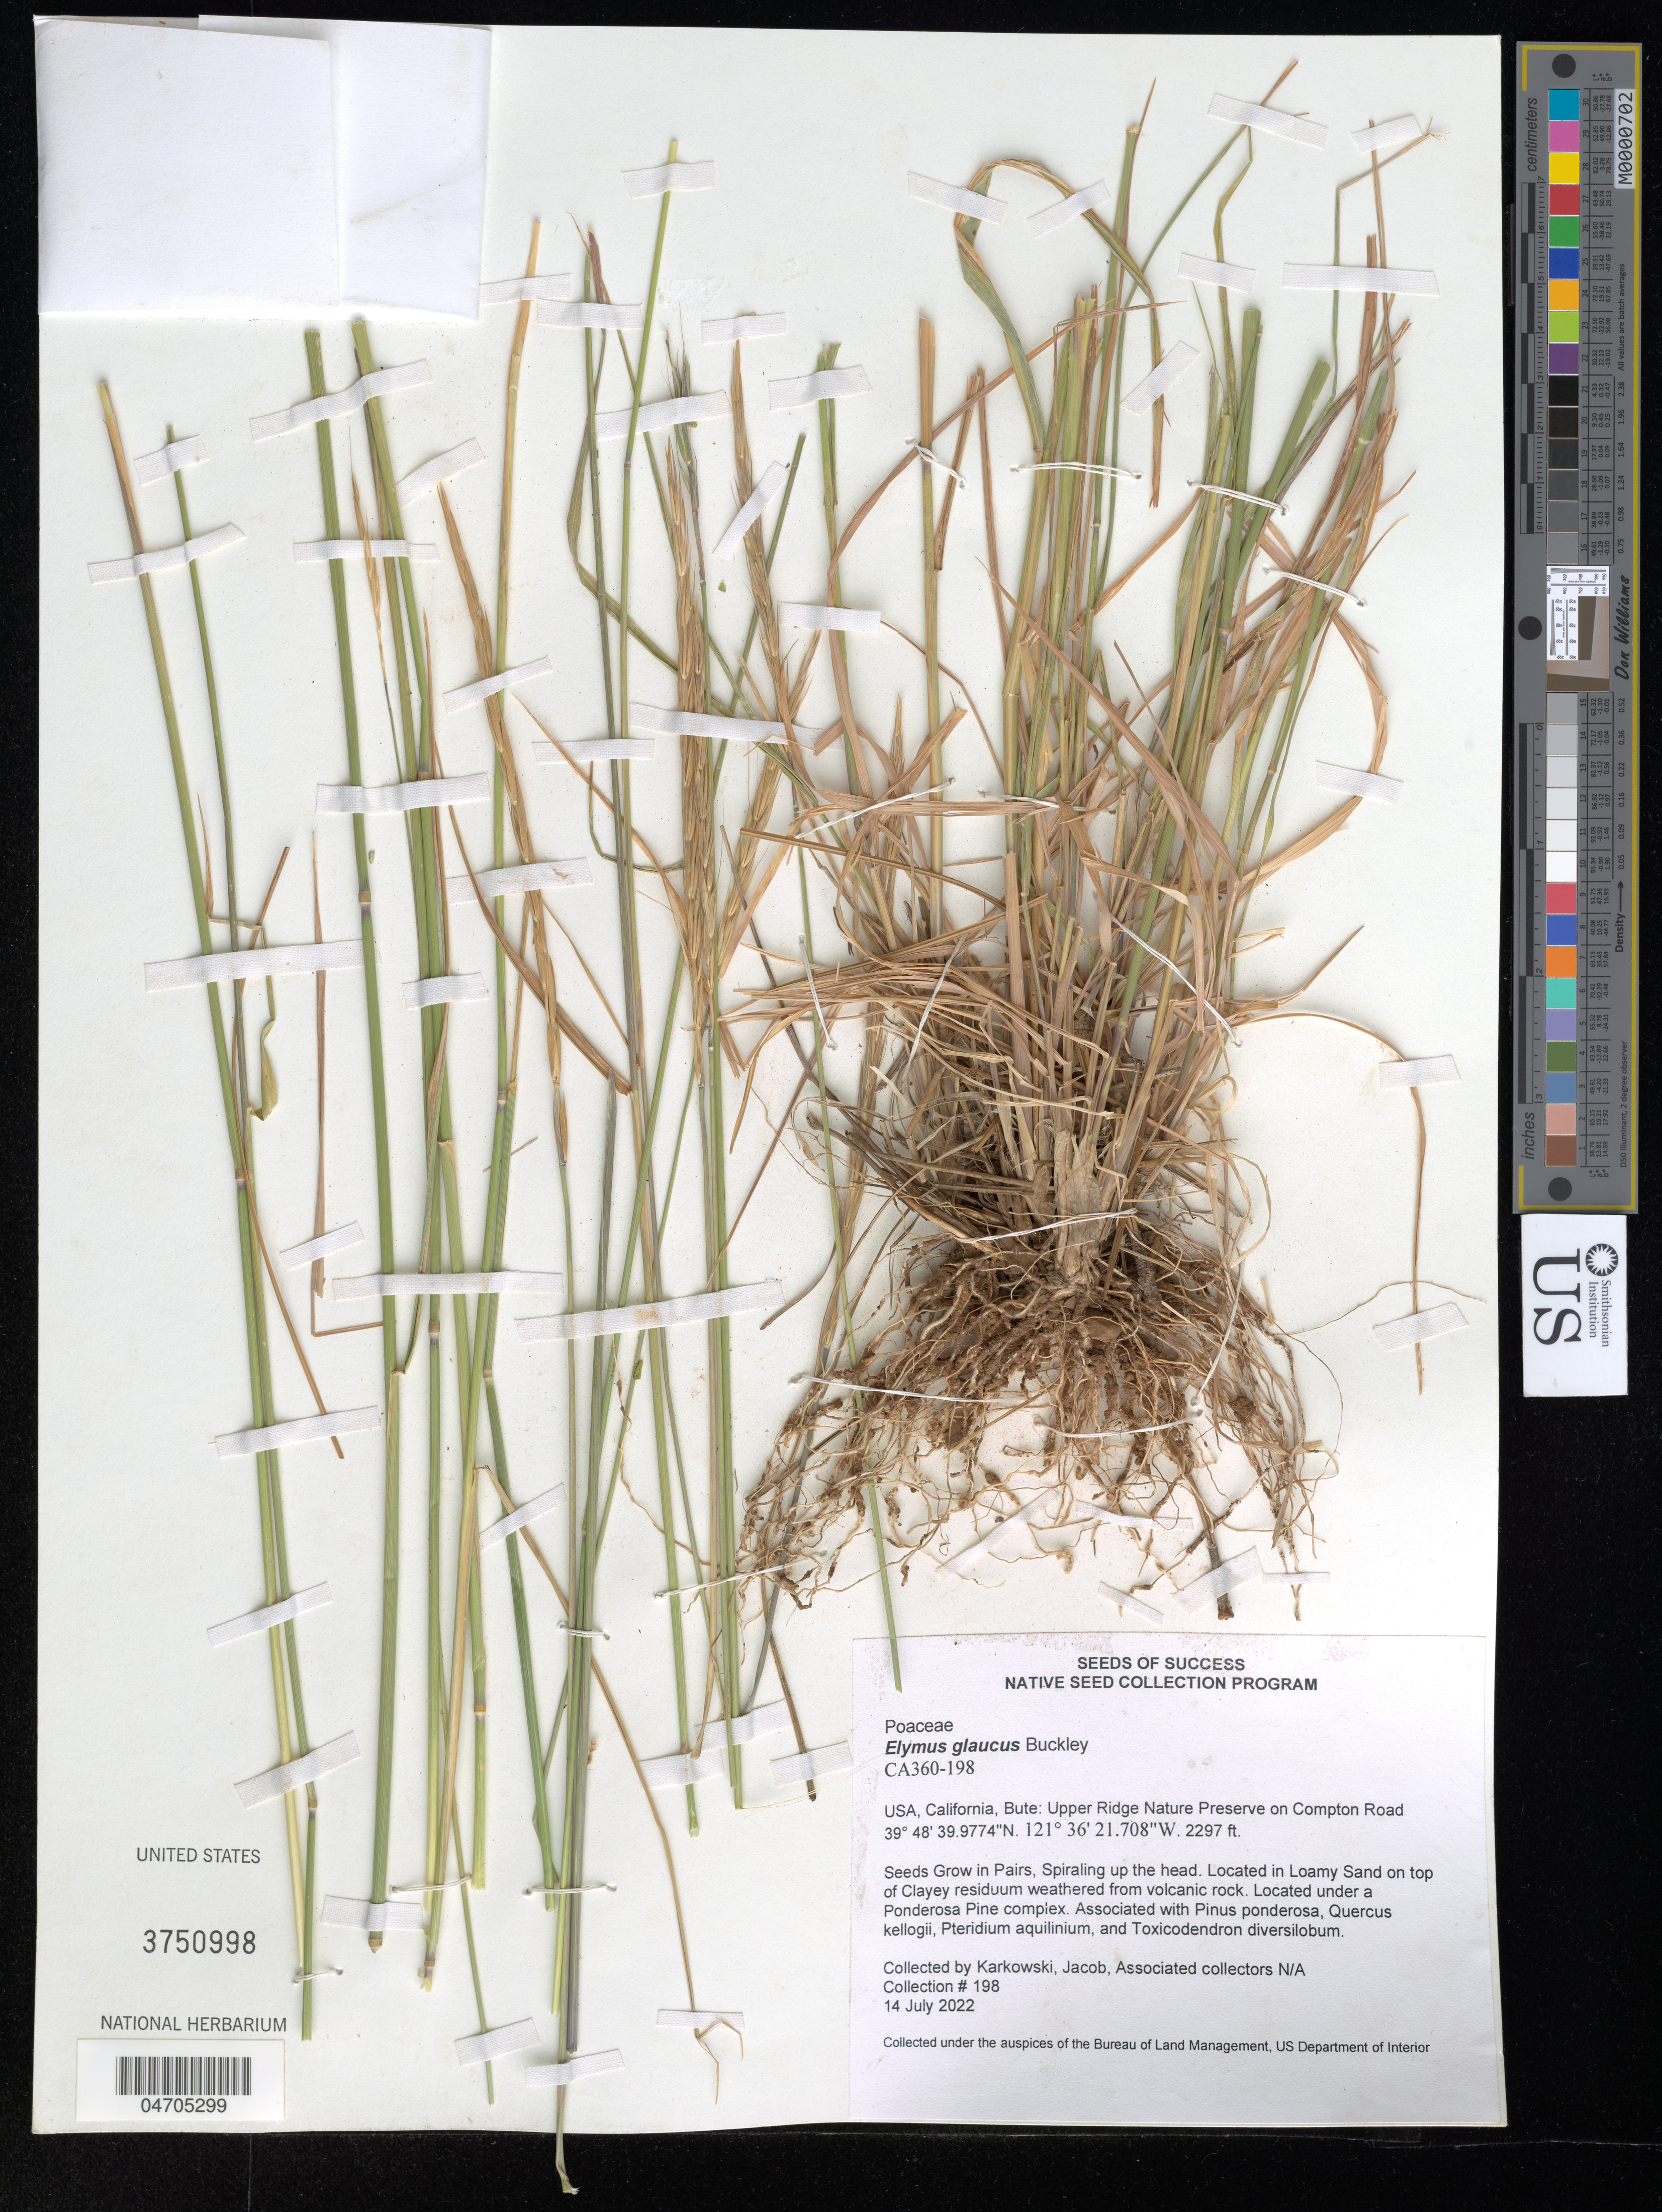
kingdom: Plantae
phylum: Tracheophyta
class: Liliopsida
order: Poales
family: Poaceae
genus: Elymus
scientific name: Elymus glaucus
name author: Buckley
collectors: J. Karkowski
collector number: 198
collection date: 2022-07-14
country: United States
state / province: California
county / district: Bute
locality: Bute: Upper Ridge Nature Preserve on Compton Road.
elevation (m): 700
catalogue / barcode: US 3750998